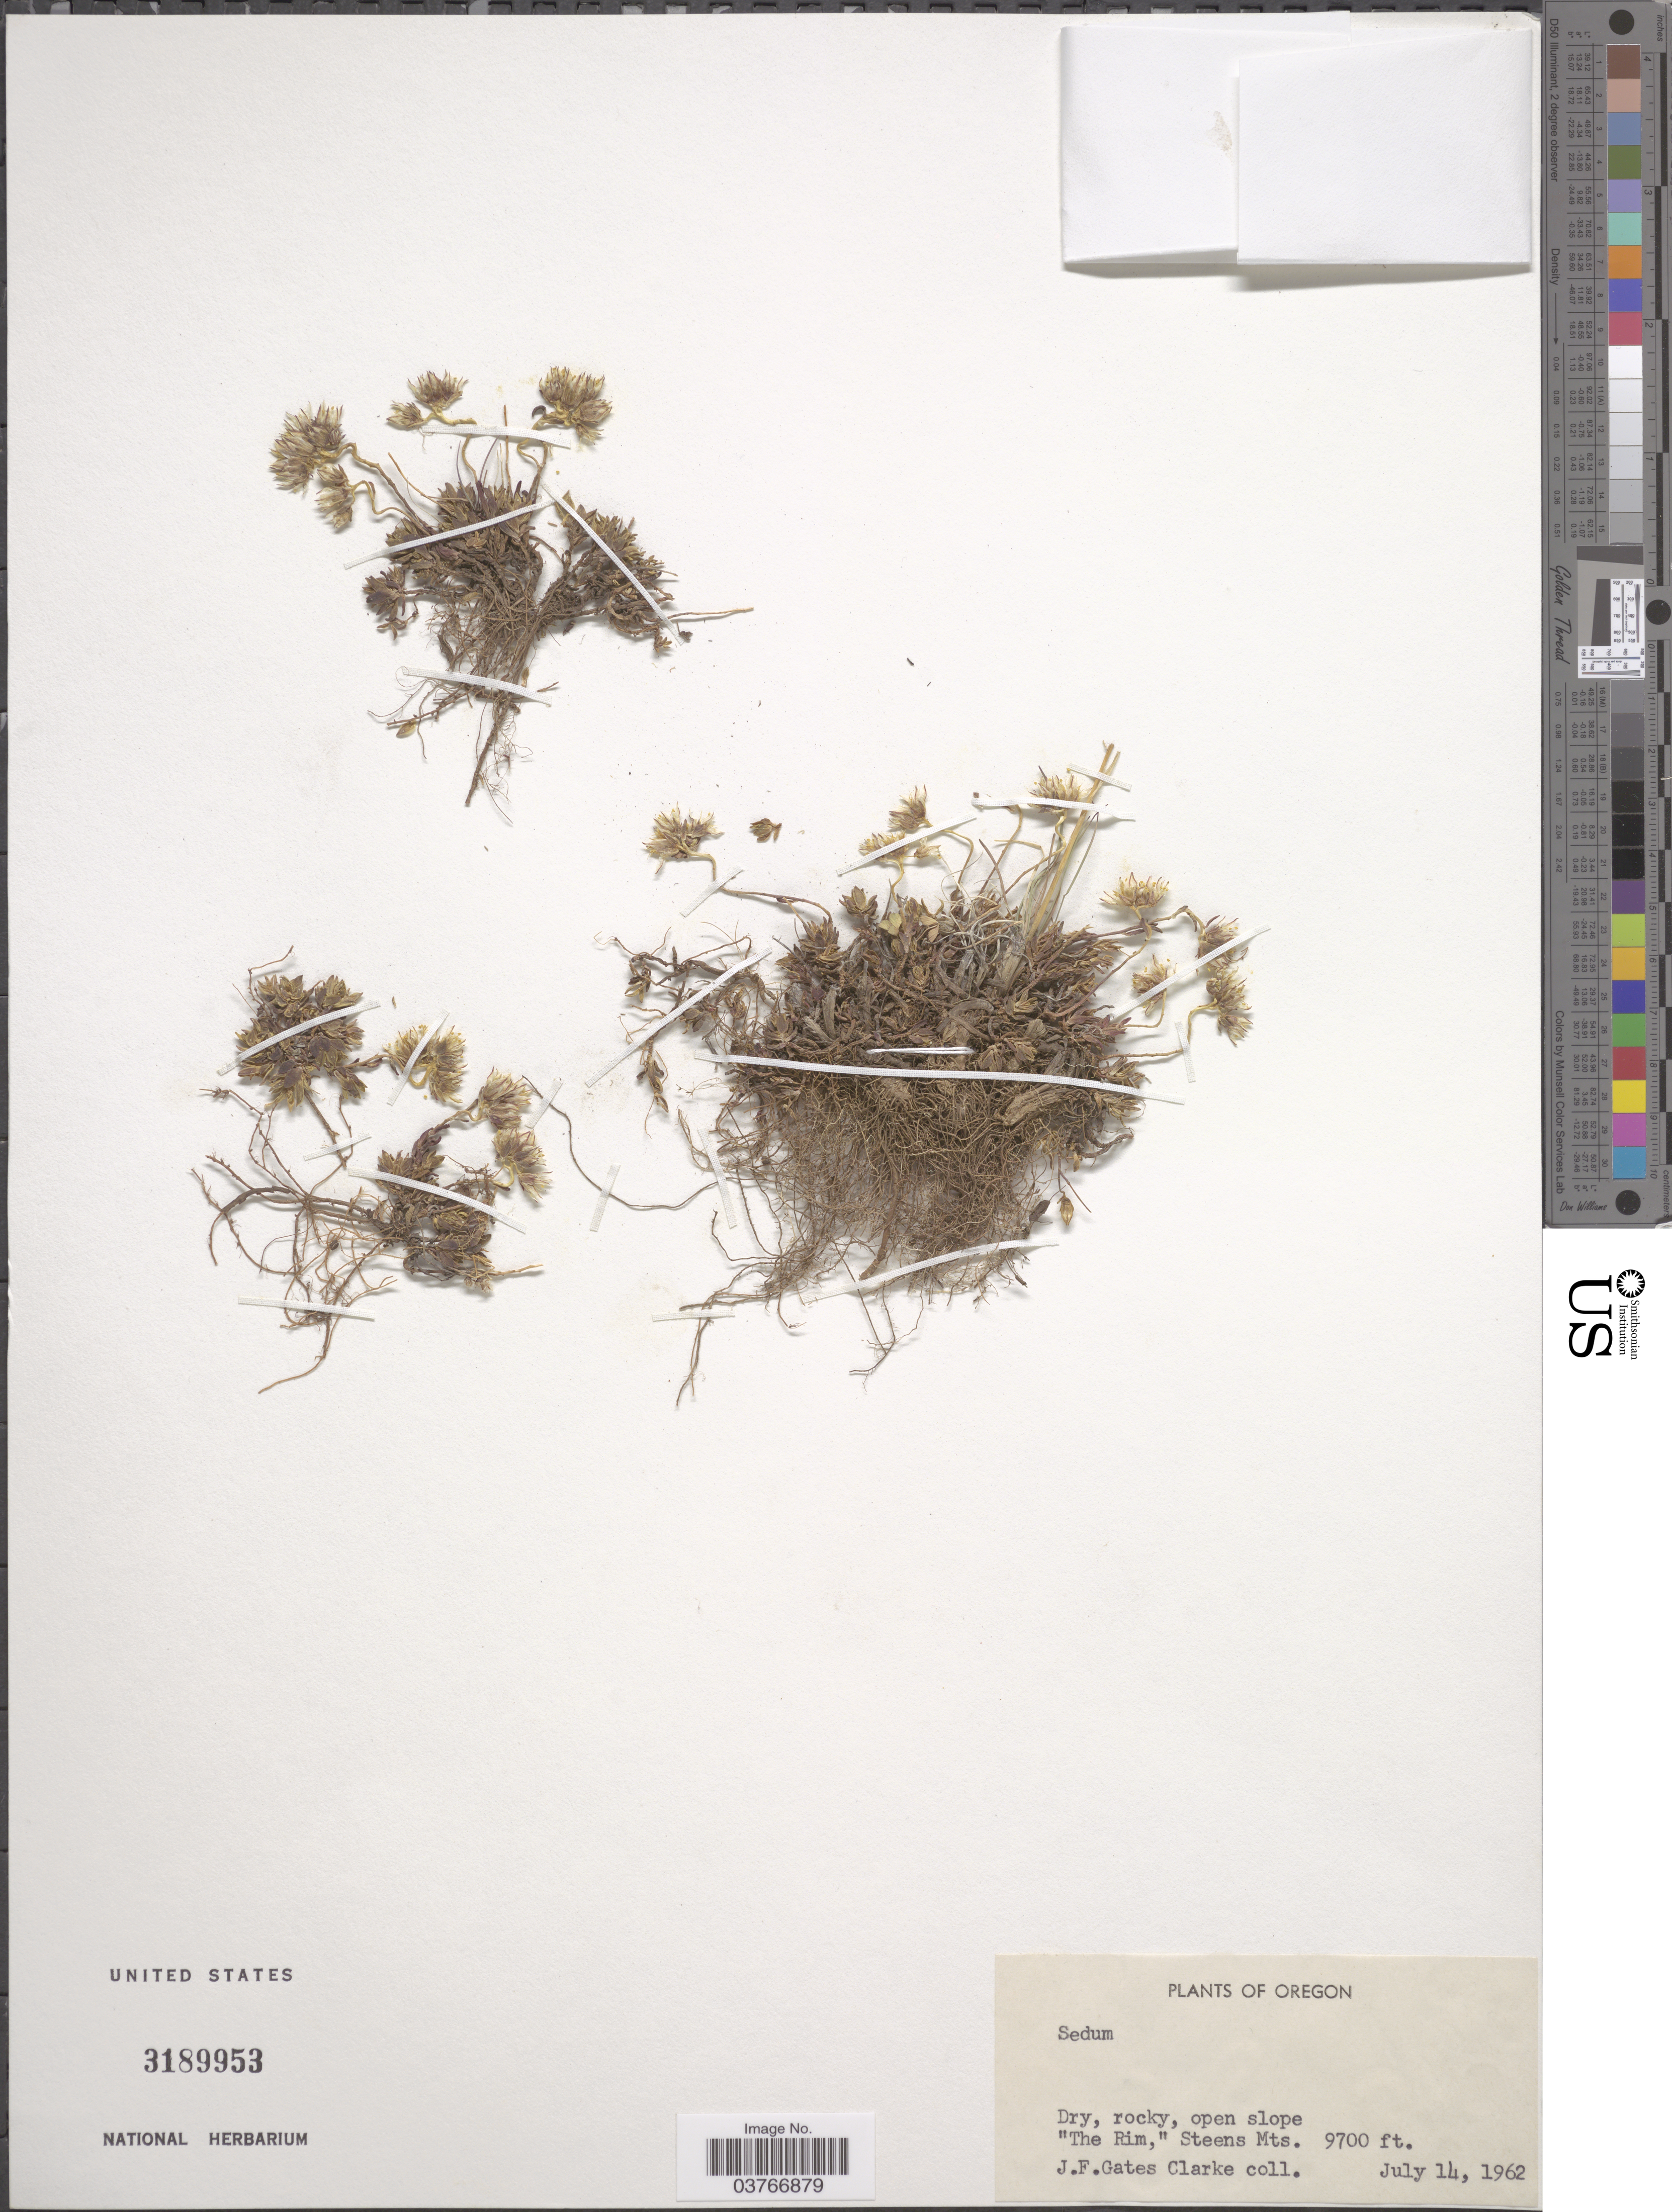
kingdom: Plantae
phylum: Tracheophyta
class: Magnoliopsida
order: Saxifragales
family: Crassulaceae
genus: Sedum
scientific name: Sedum sp.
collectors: J. F. Gates-Clarke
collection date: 1962-07-17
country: United States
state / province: Oregon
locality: The Rim,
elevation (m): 2957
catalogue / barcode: US 3189953